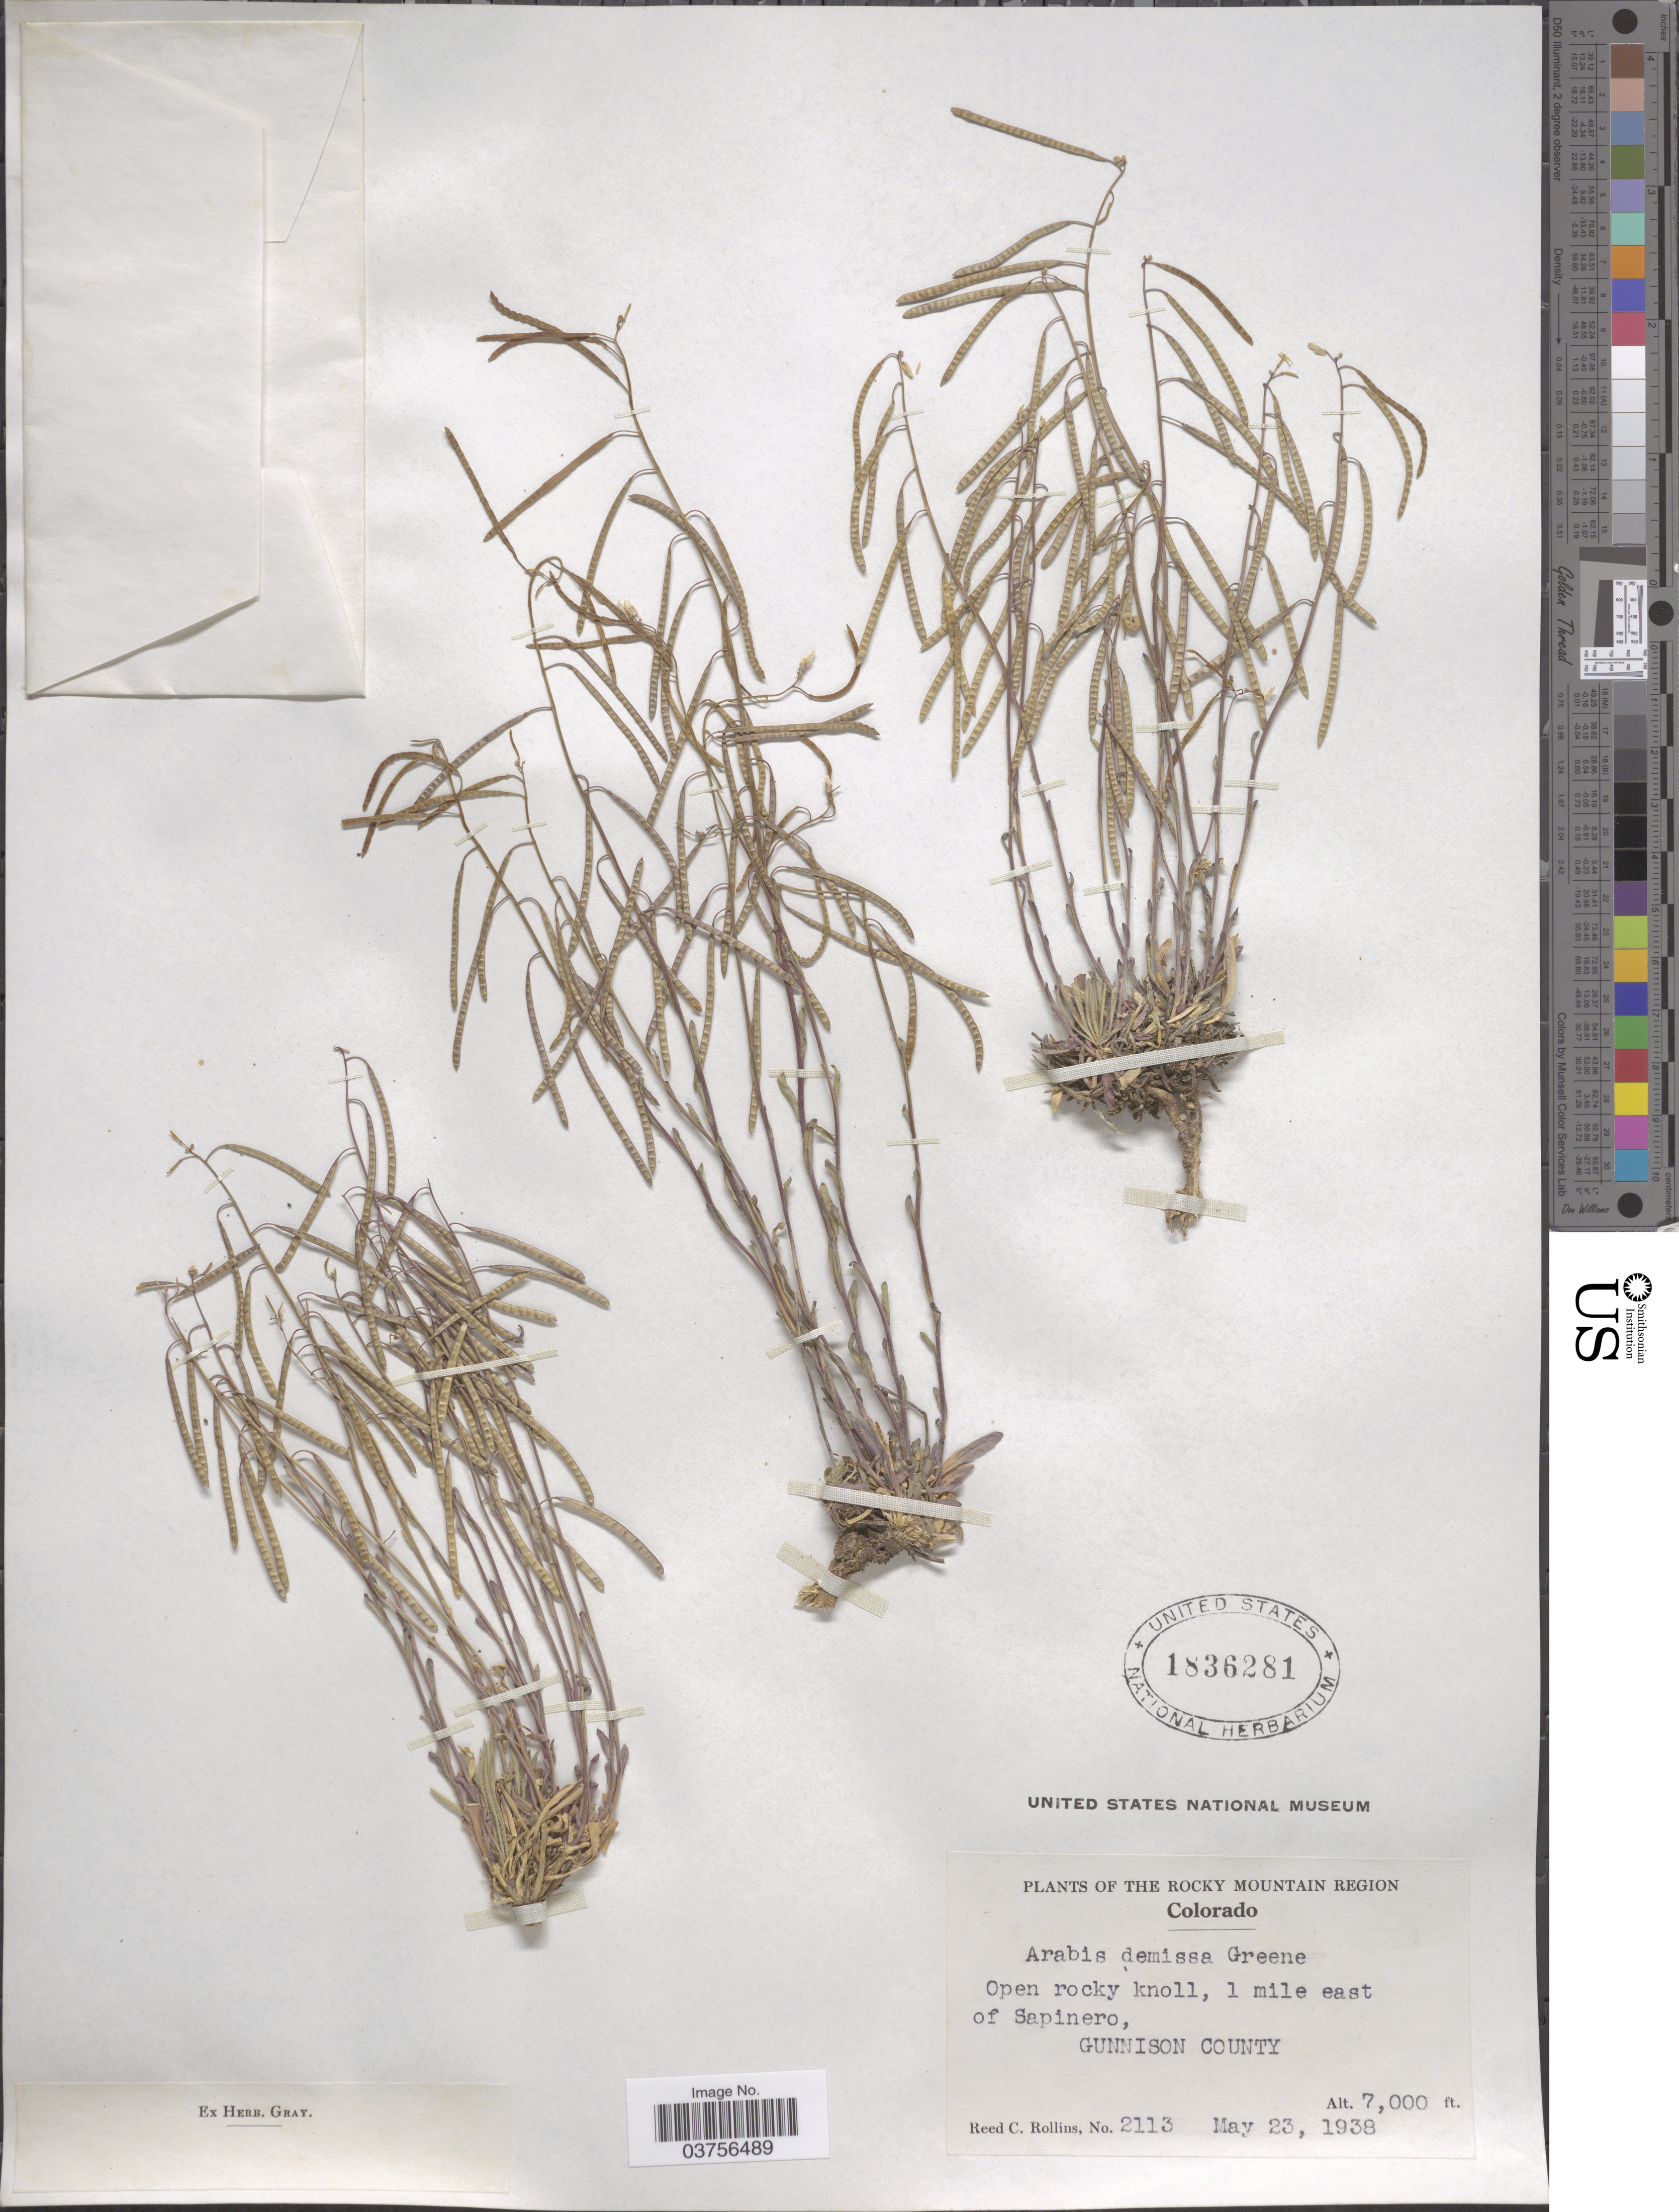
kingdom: Plantae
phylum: Tracheophyta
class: Magnoliopsida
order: Brassicales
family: Brassicaceae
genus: Arabis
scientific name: Arabis demissa var. demissa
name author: Greene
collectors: R. C. Rollins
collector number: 2113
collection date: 1938-05-23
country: United States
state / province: Colorado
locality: The Rocky Mountain Region. 1 mile east of Sapinero, Gunnison County.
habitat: open rocky knoll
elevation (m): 2134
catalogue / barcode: US 1836281